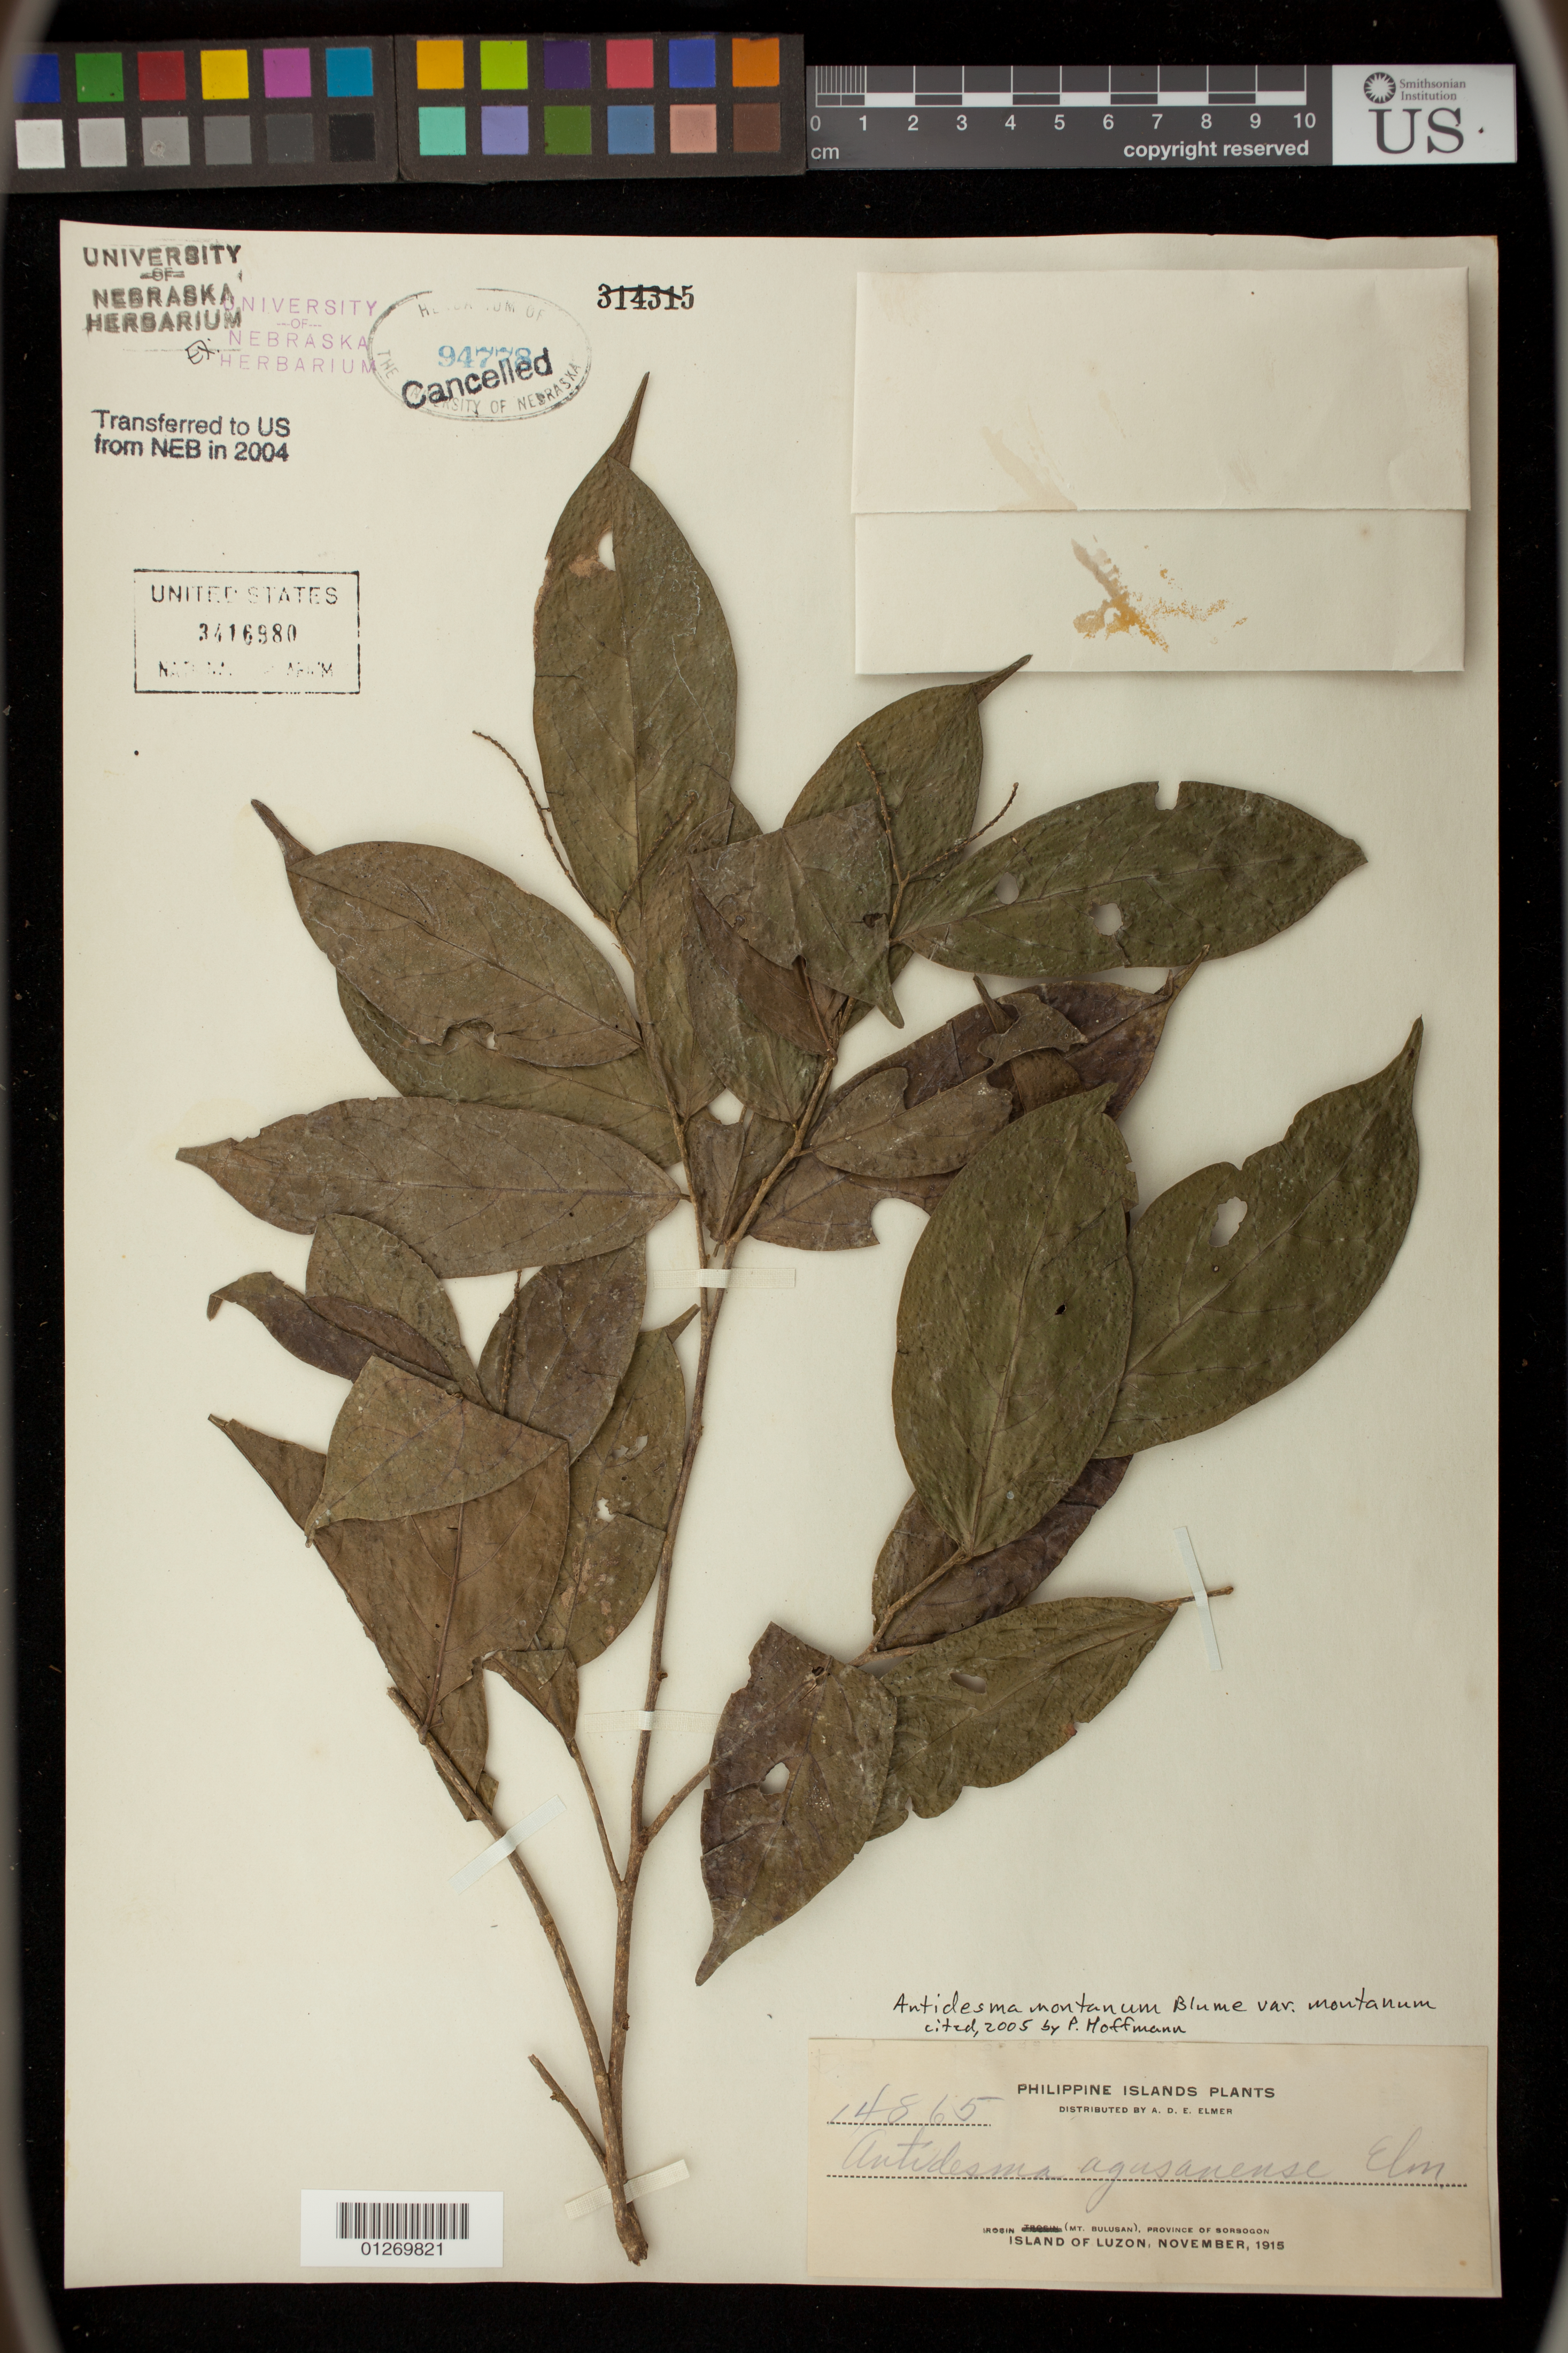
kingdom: Plantae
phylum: Tracheophyta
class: Magnoliopsida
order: Malpighiales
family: Phyllanthaceae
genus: Antidesma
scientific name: Antidesma montanum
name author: Blume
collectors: A. D. E. Elmer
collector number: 14865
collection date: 1915-11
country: Philippines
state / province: Bicol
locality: Rosin (Mt. Bulusan), Province of Sorsogon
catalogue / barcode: US 3416980